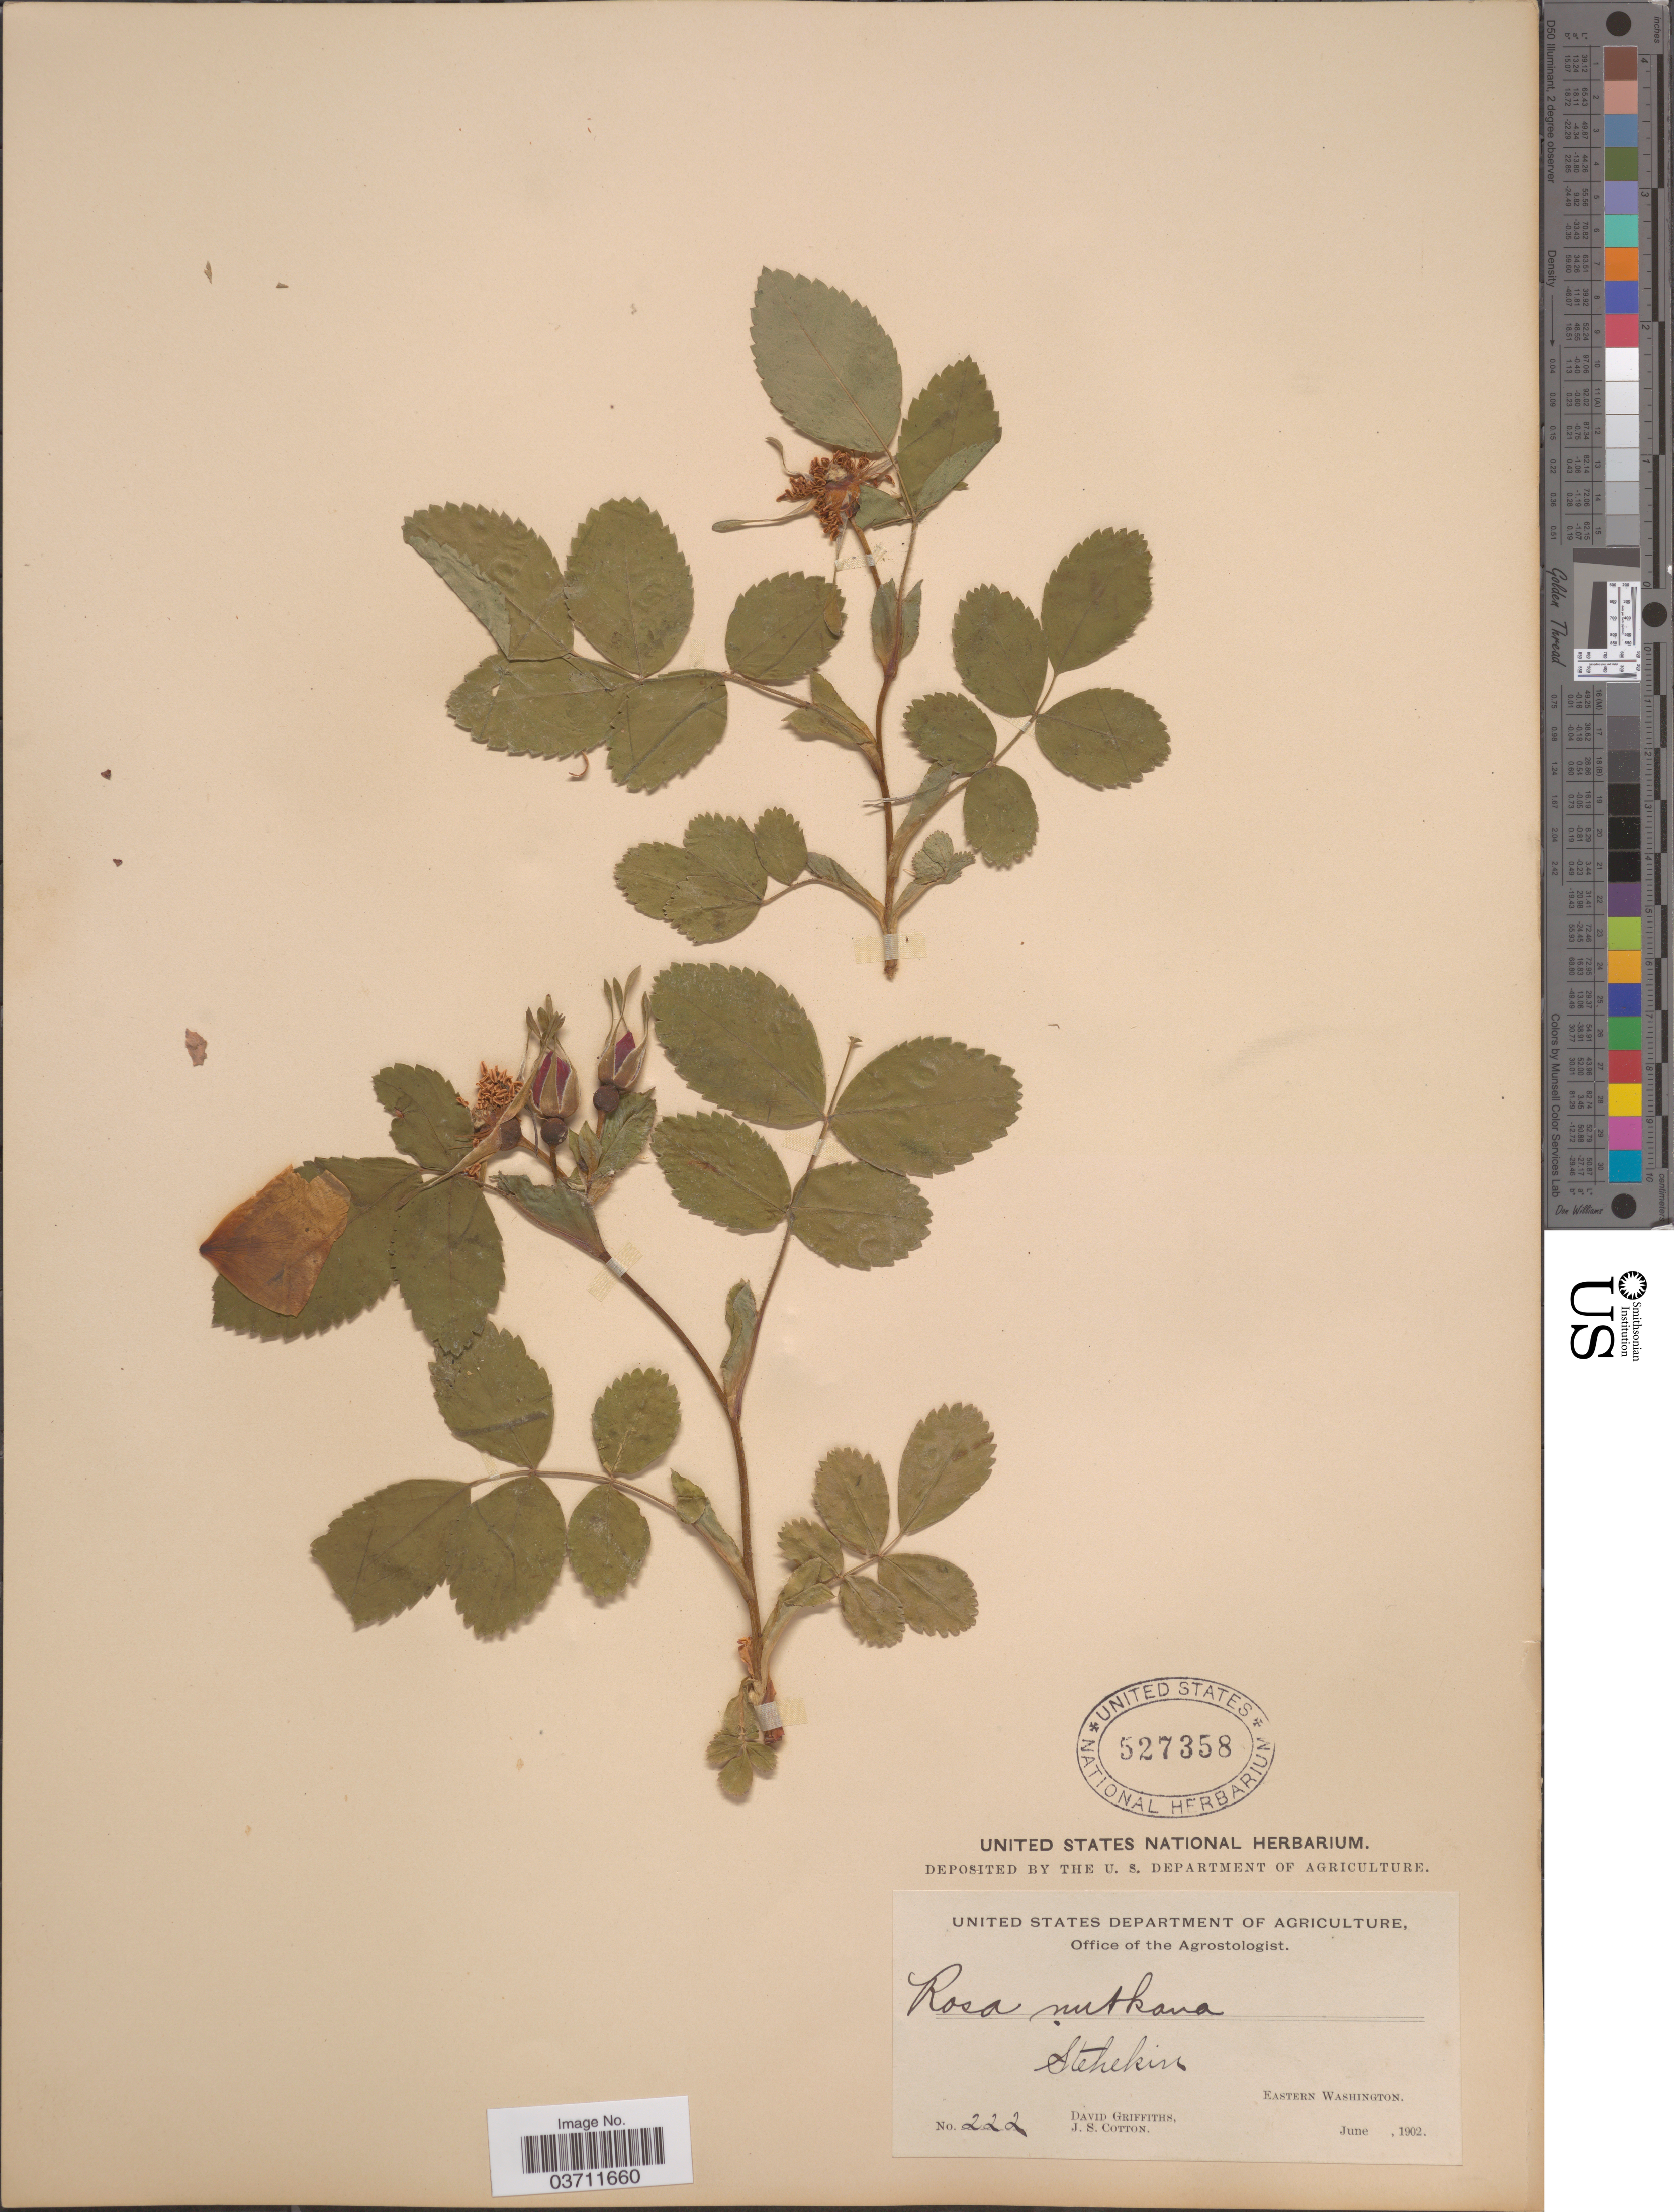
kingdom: Plantae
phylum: Tracheophyta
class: Magnoliopsida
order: Rosales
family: Rosaceae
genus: Rosa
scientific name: Rosa nutkana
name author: C. Presl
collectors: D. Griffiths & J. S. Cotton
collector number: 222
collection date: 1902-06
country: United States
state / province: Washington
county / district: Chelan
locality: Stehekin. Eastern Washington.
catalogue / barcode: US 527358